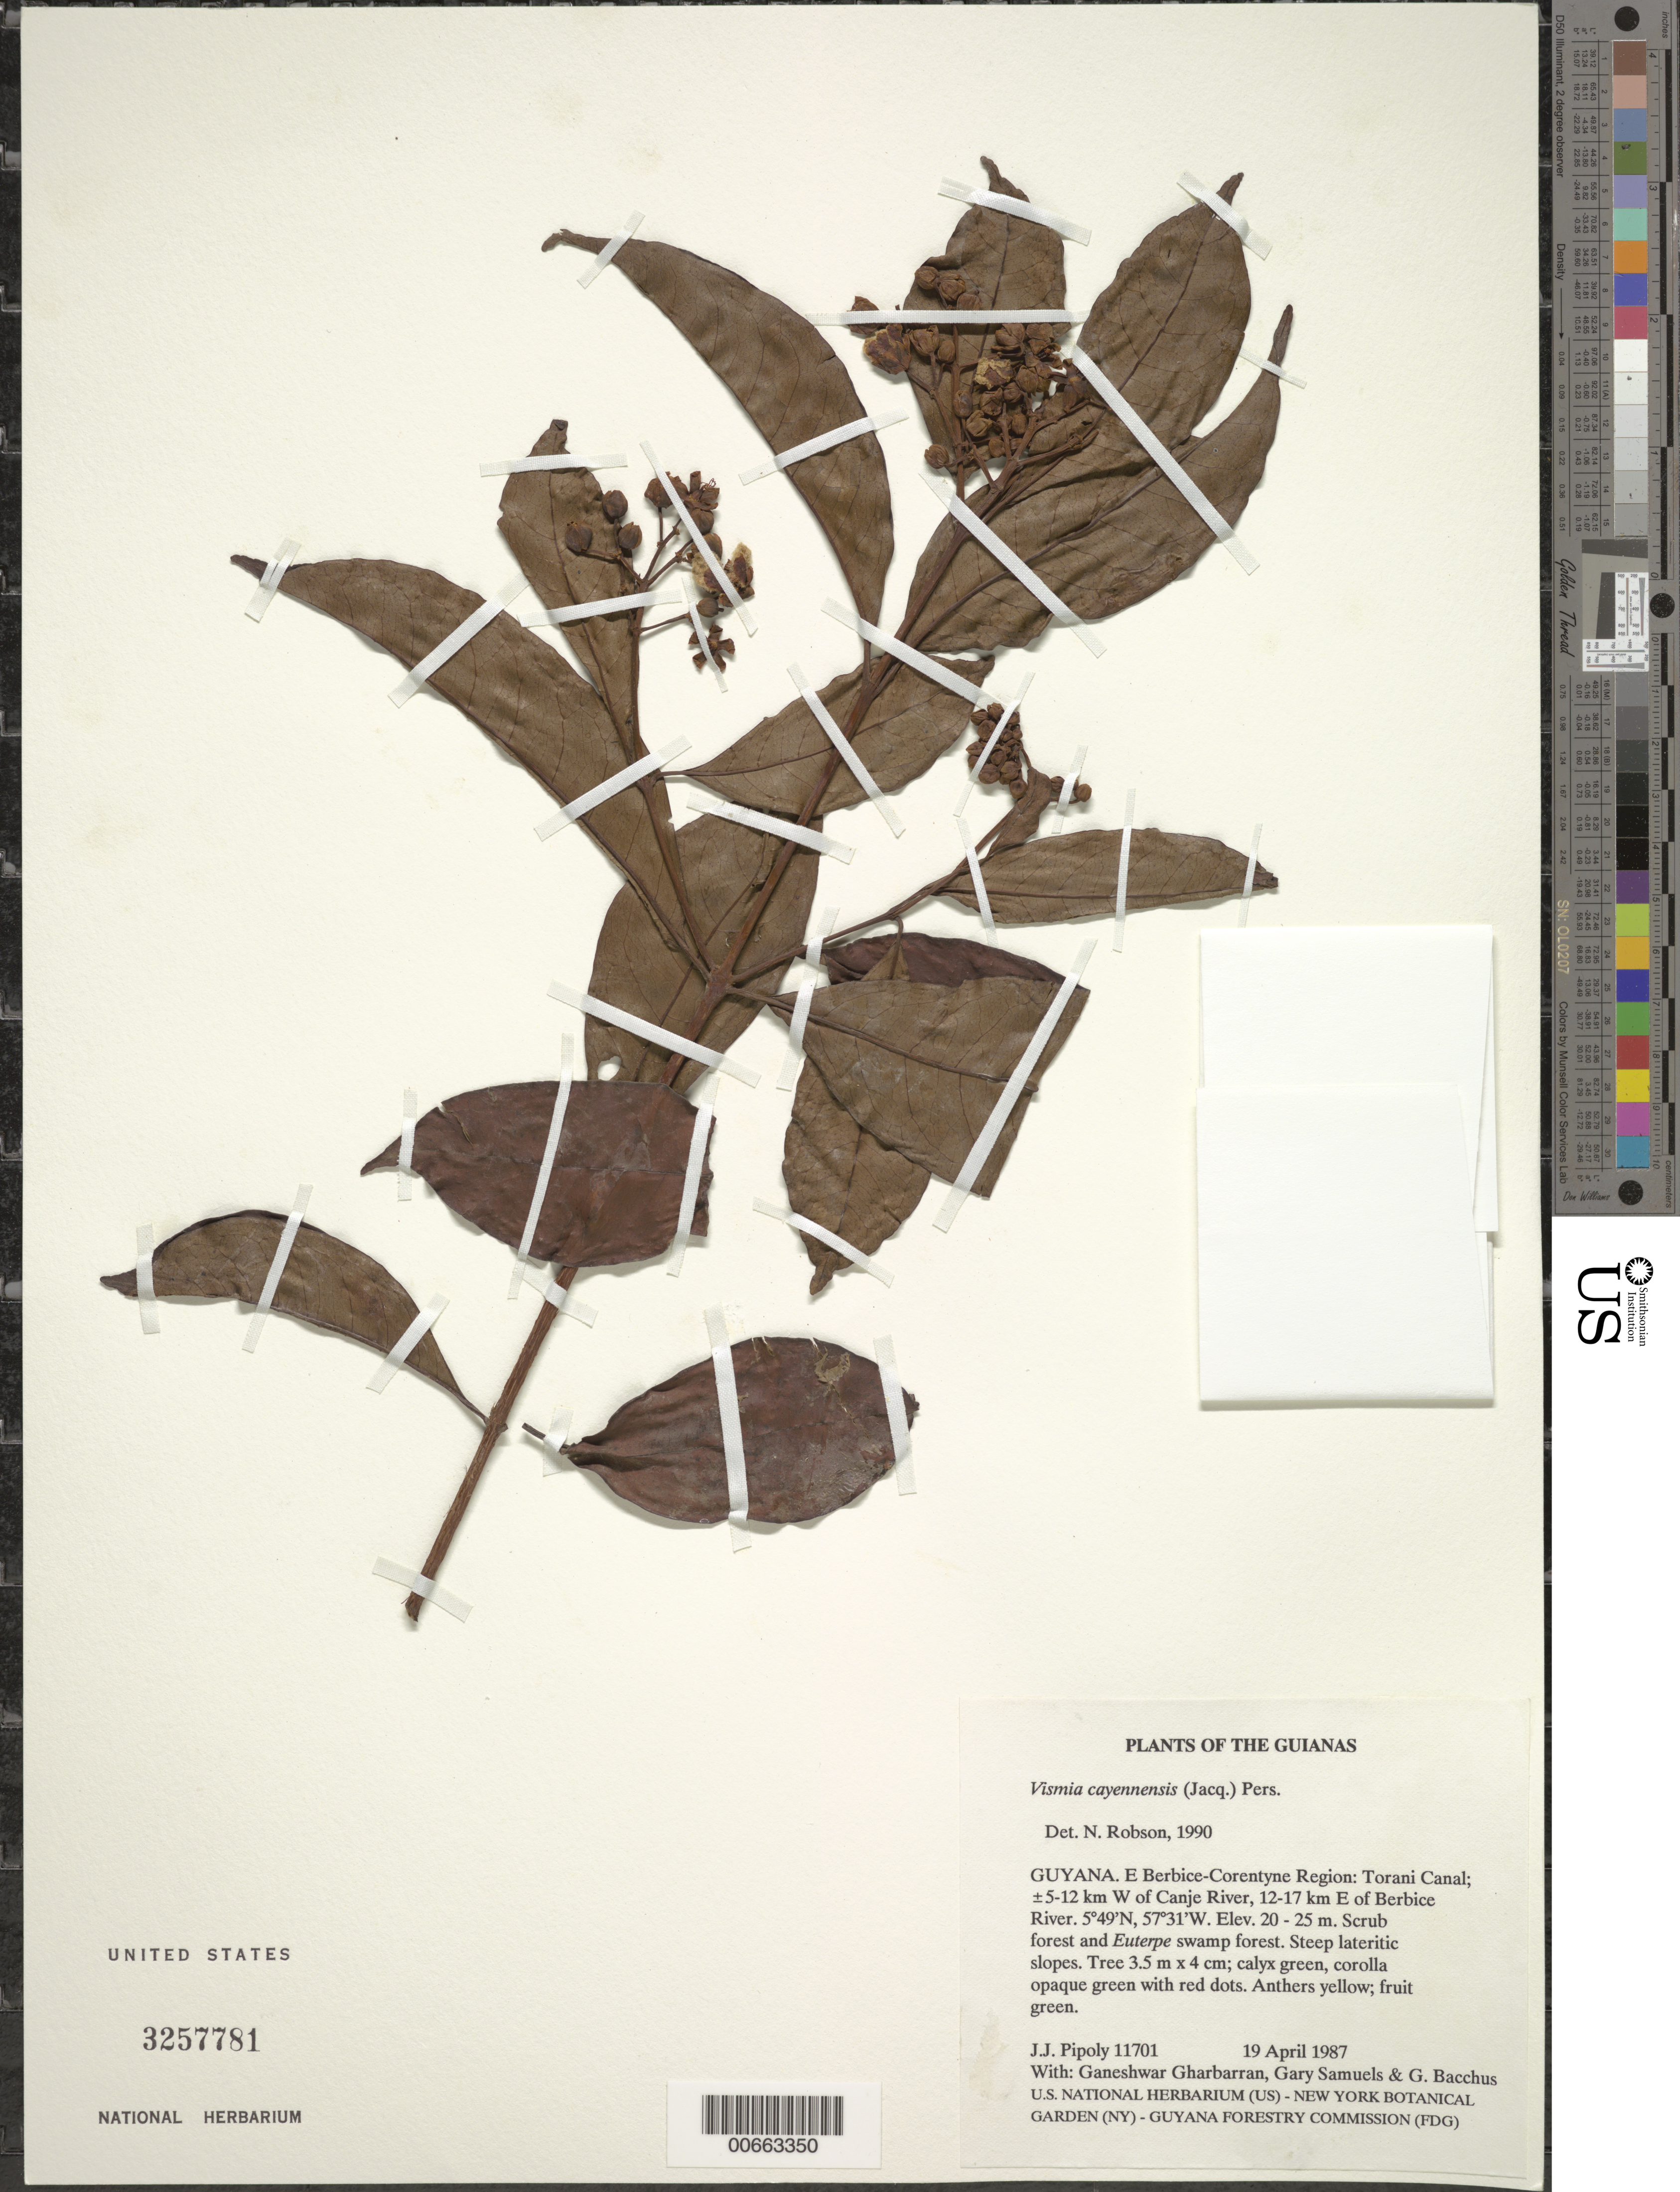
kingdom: Plantae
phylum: Tracheophyta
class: Magnoliopsida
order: Malpighiales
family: Hypericaceae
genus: Vismia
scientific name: Vismia cayennensis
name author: (Jacq.) Pers.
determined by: Robson, Norman K. B.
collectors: J. J. Pipoly, G. Gharbarran, G. Samuels & G. Bacchus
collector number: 11701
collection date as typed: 19 April 1987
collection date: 1987-04-19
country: Guyana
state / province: E. Berbice-Corentyne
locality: Torani Canal; ±5-12 km W of Canje River, 12-17 km E of Berbice River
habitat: Scrub forest and Euterpe Swamp forestSteep lateritic slopes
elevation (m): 20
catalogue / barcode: US 3257781